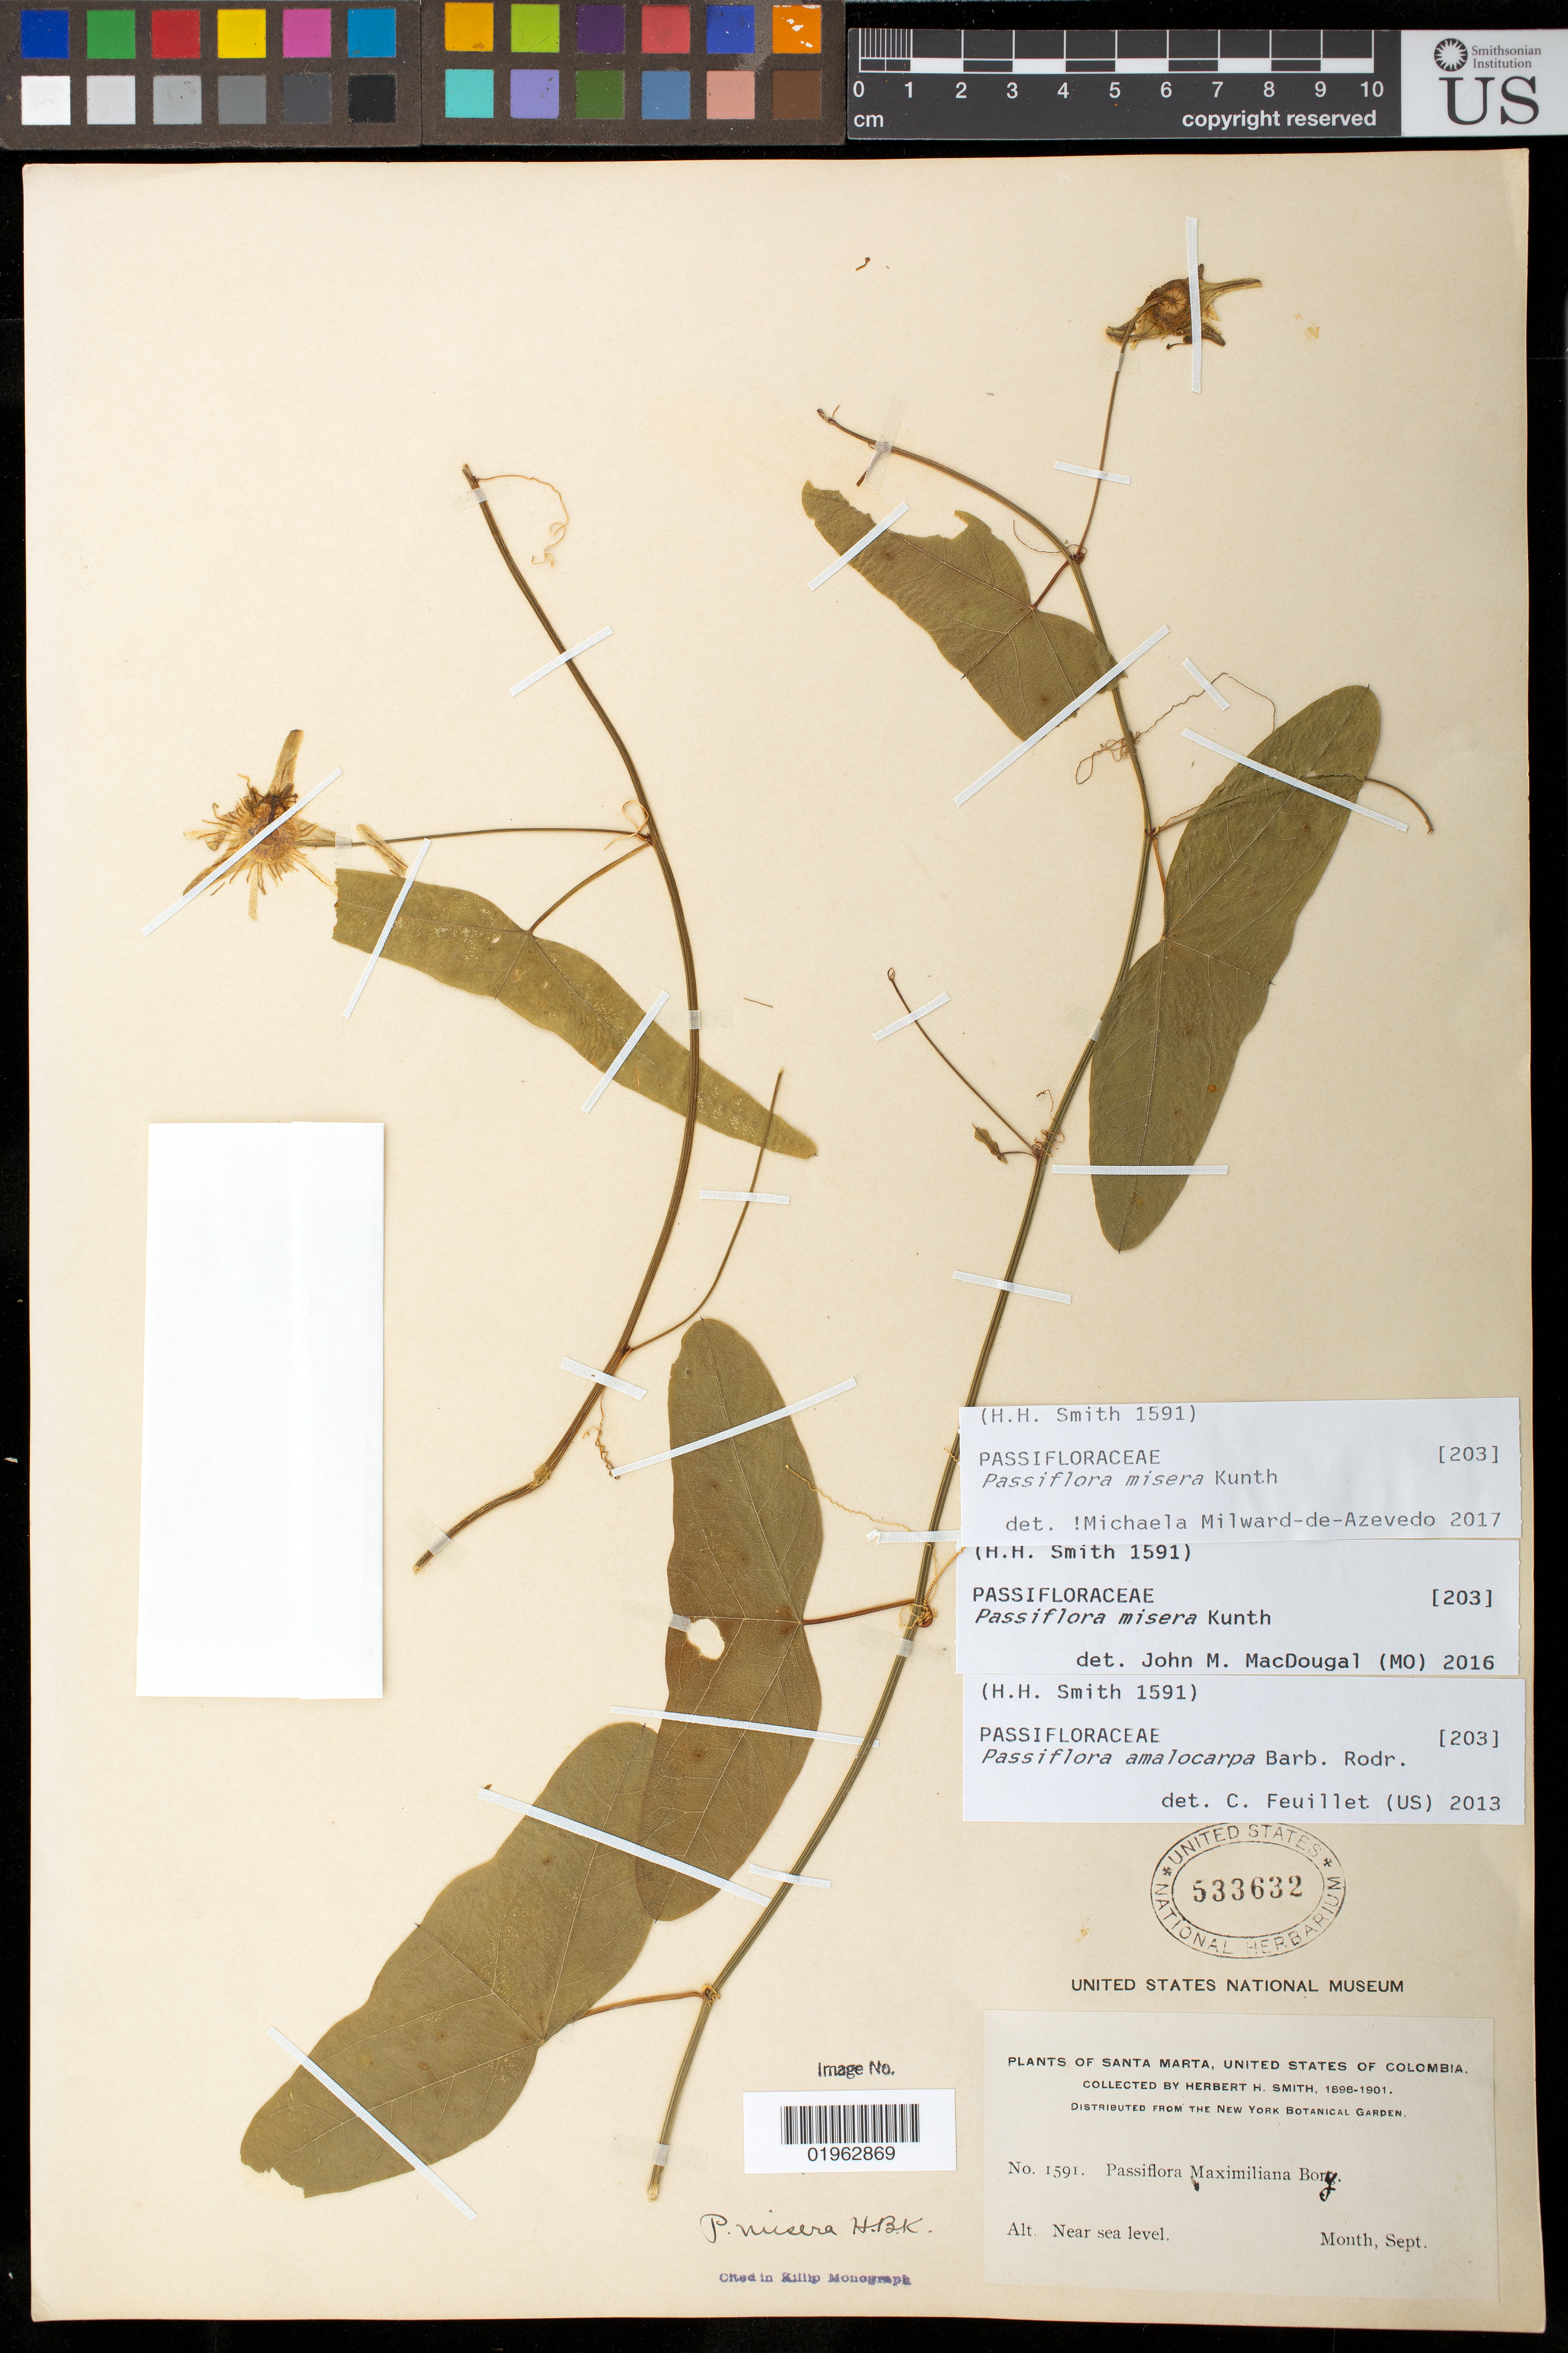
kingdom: Plantae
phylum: Tracheophyta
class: Magnoliopsida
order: Malpighiales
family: Passifloraceae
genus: Passiflora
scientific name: Passiflora misera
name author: Kunth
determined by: Azevedo, M. A. Milward de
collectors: Herbert H. Smith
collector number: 1591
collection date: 1898-09/1901-09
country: Colombia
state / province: Magdalena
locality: Santa Marta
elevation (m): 0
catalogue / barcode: US 533632